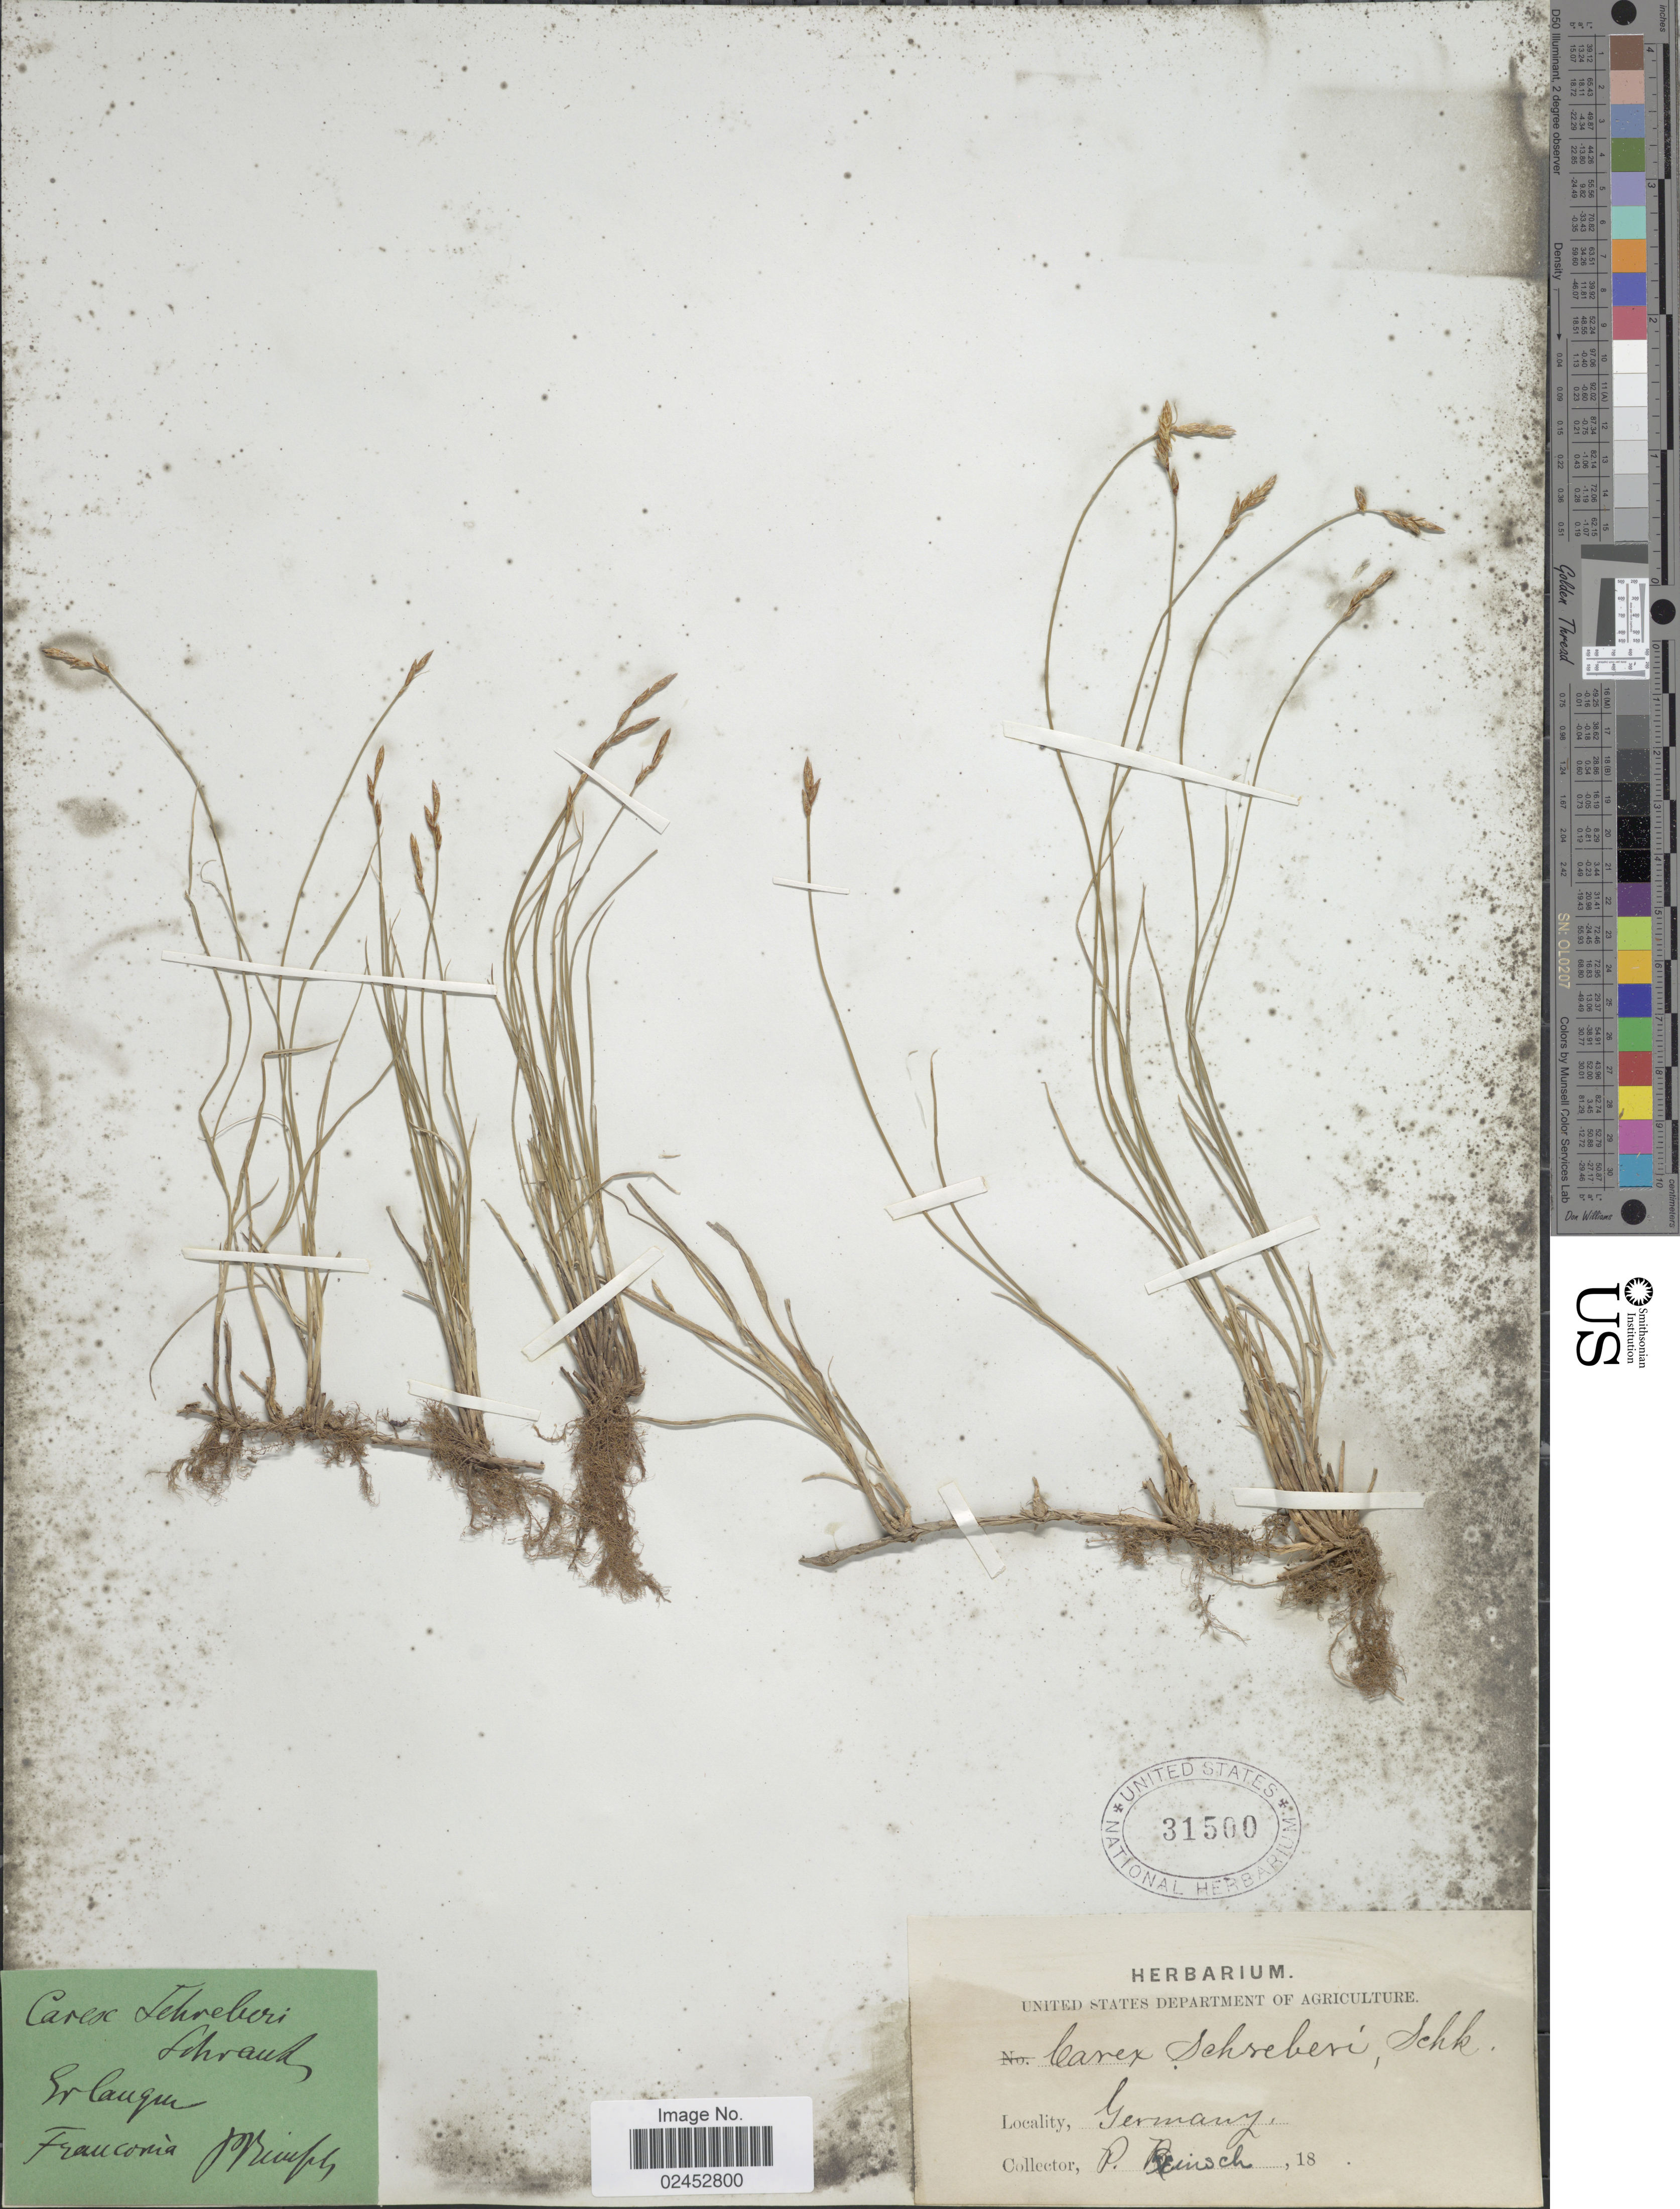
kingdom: Plantae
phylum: Tracheophyta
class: Liliopsida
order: Poales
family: Cyperaceae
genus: Carex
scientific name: Carex praecox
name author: Schreb.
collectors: P.F. Reinsch (herbarium)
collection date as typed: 18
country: Germany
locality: Erlangen, Franconia.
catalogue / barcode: US 31500